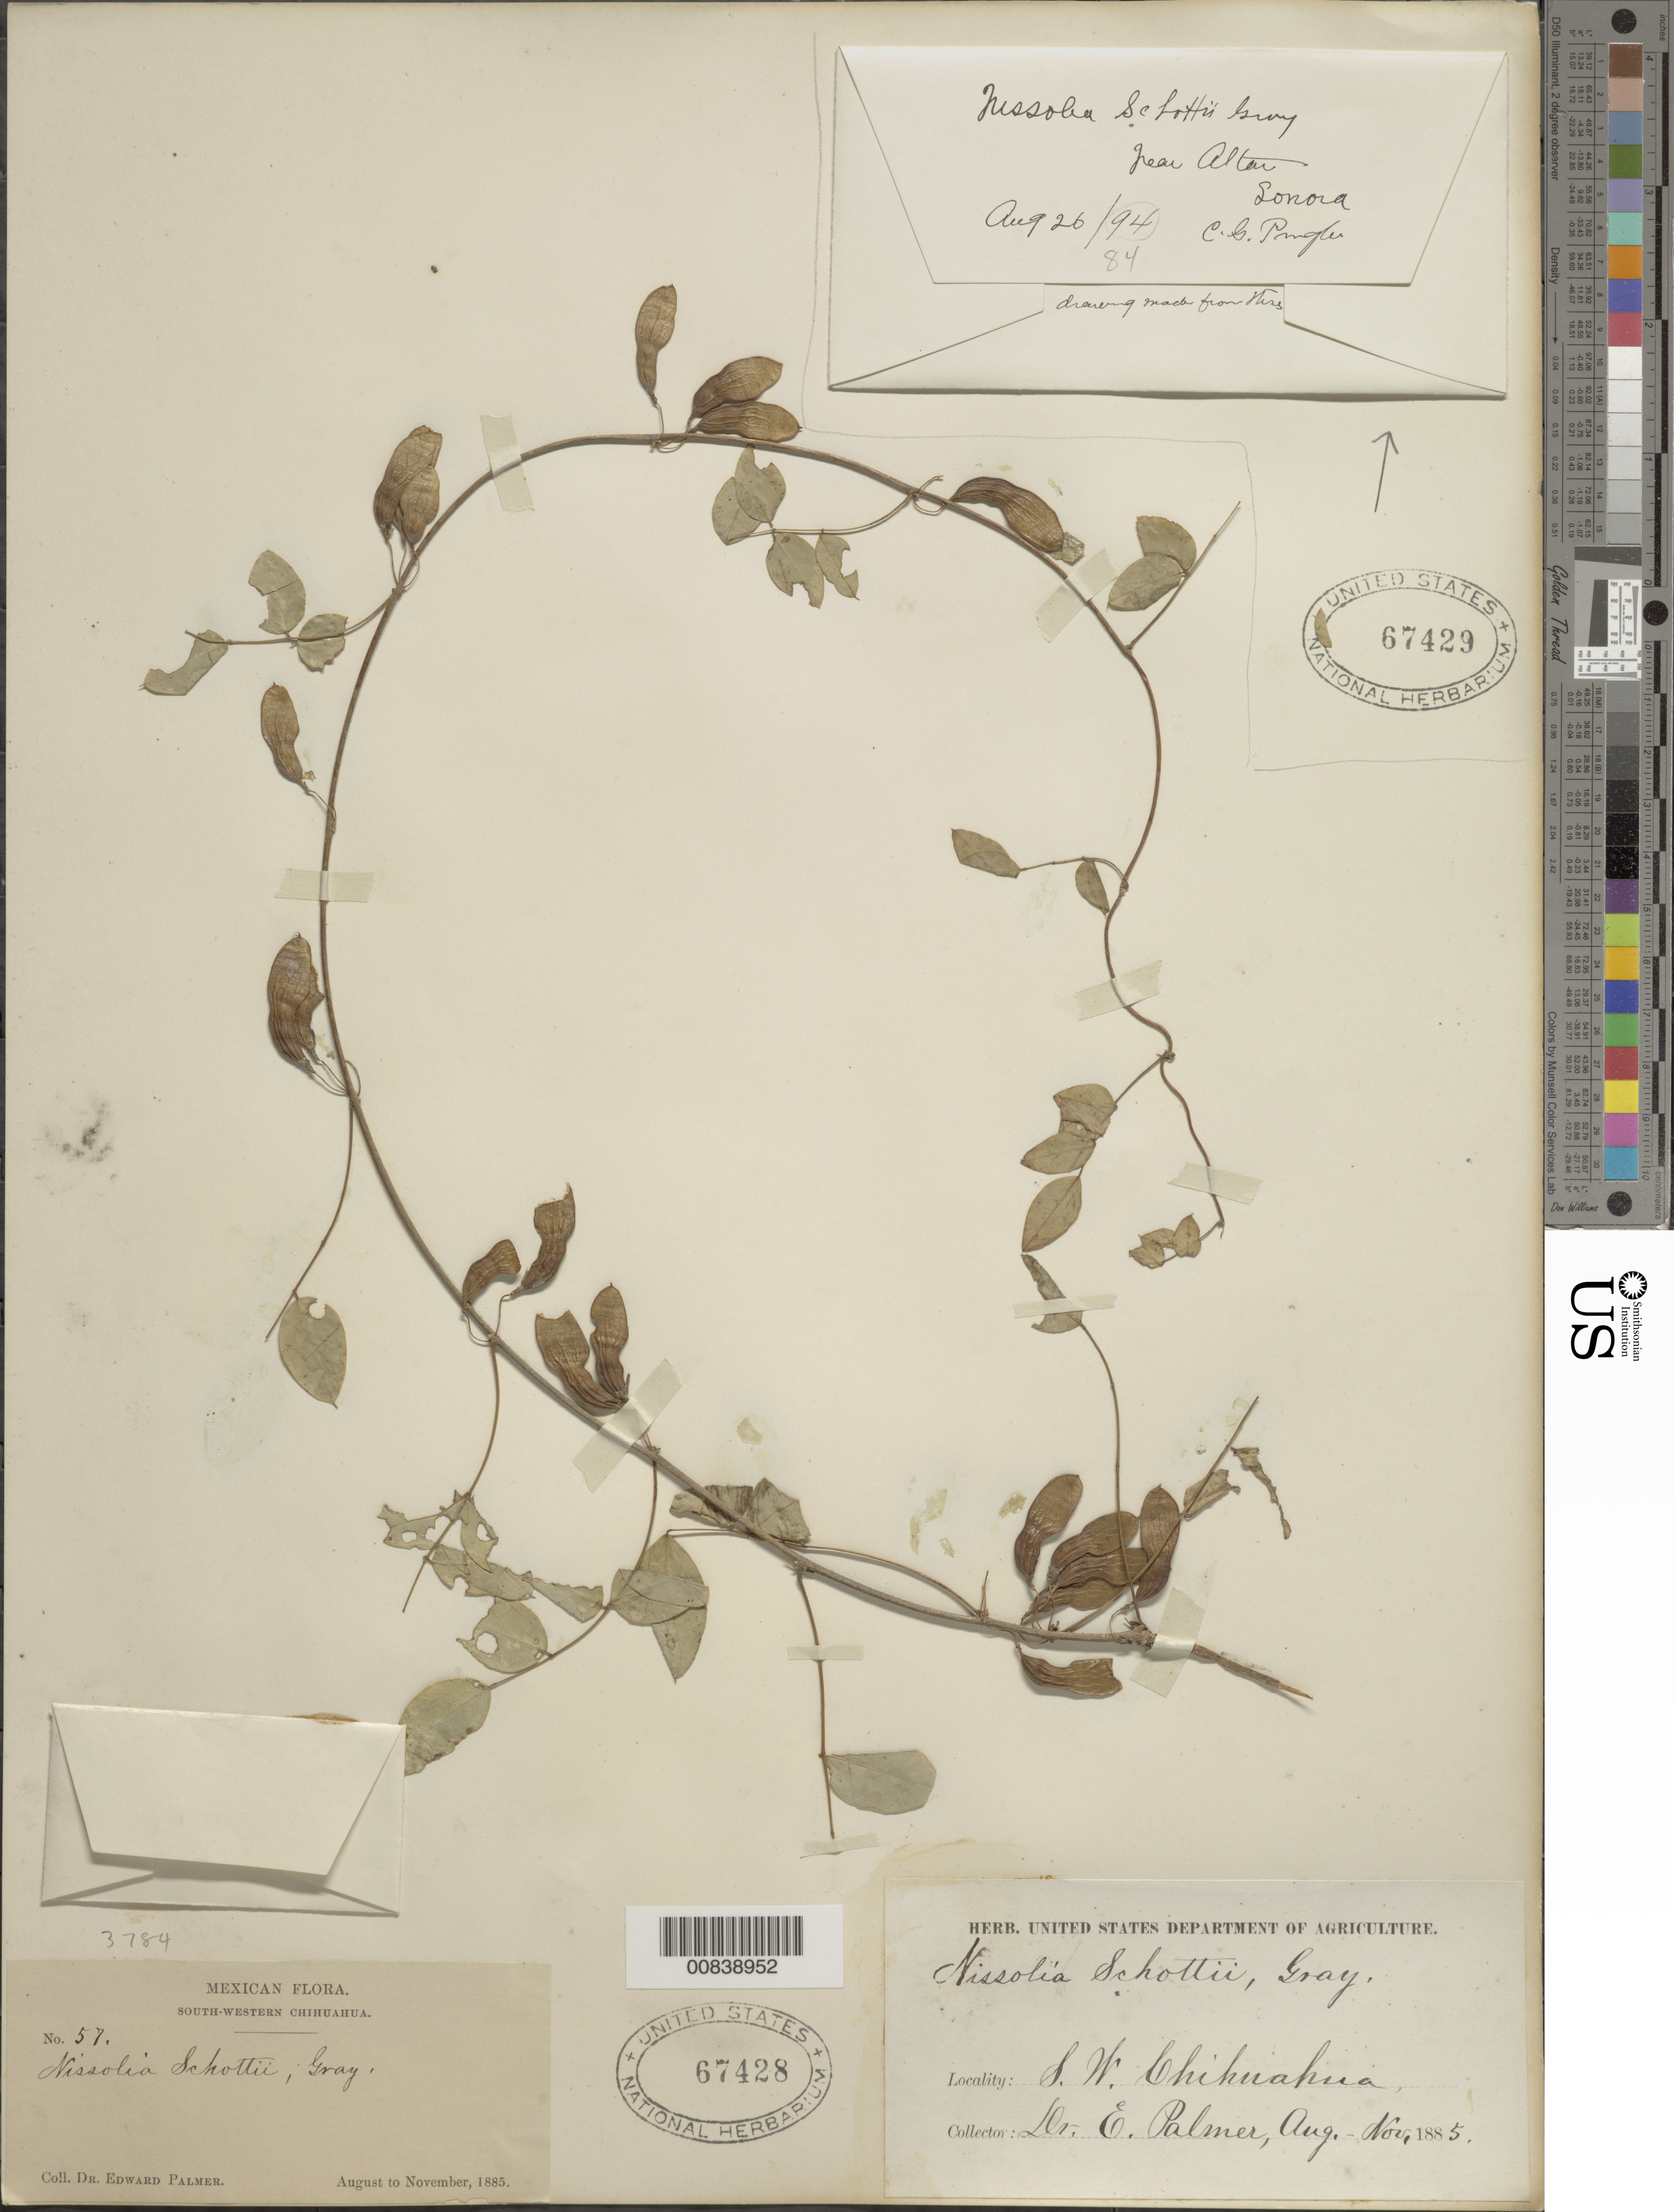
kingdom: Plantae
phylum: Tracheophyta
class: Magnoliopsida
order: Fabales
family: Fabaceae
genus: Nissolia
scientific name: Nissolia schottii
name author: A. Gray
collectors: E. Palmer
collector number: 57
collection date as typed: Aug 1885 to -- Nov 1885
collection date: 1885-08/1885-11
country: Mexico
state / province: Chihuahua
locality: South-Western Chihuahua.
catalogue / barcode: US 67428